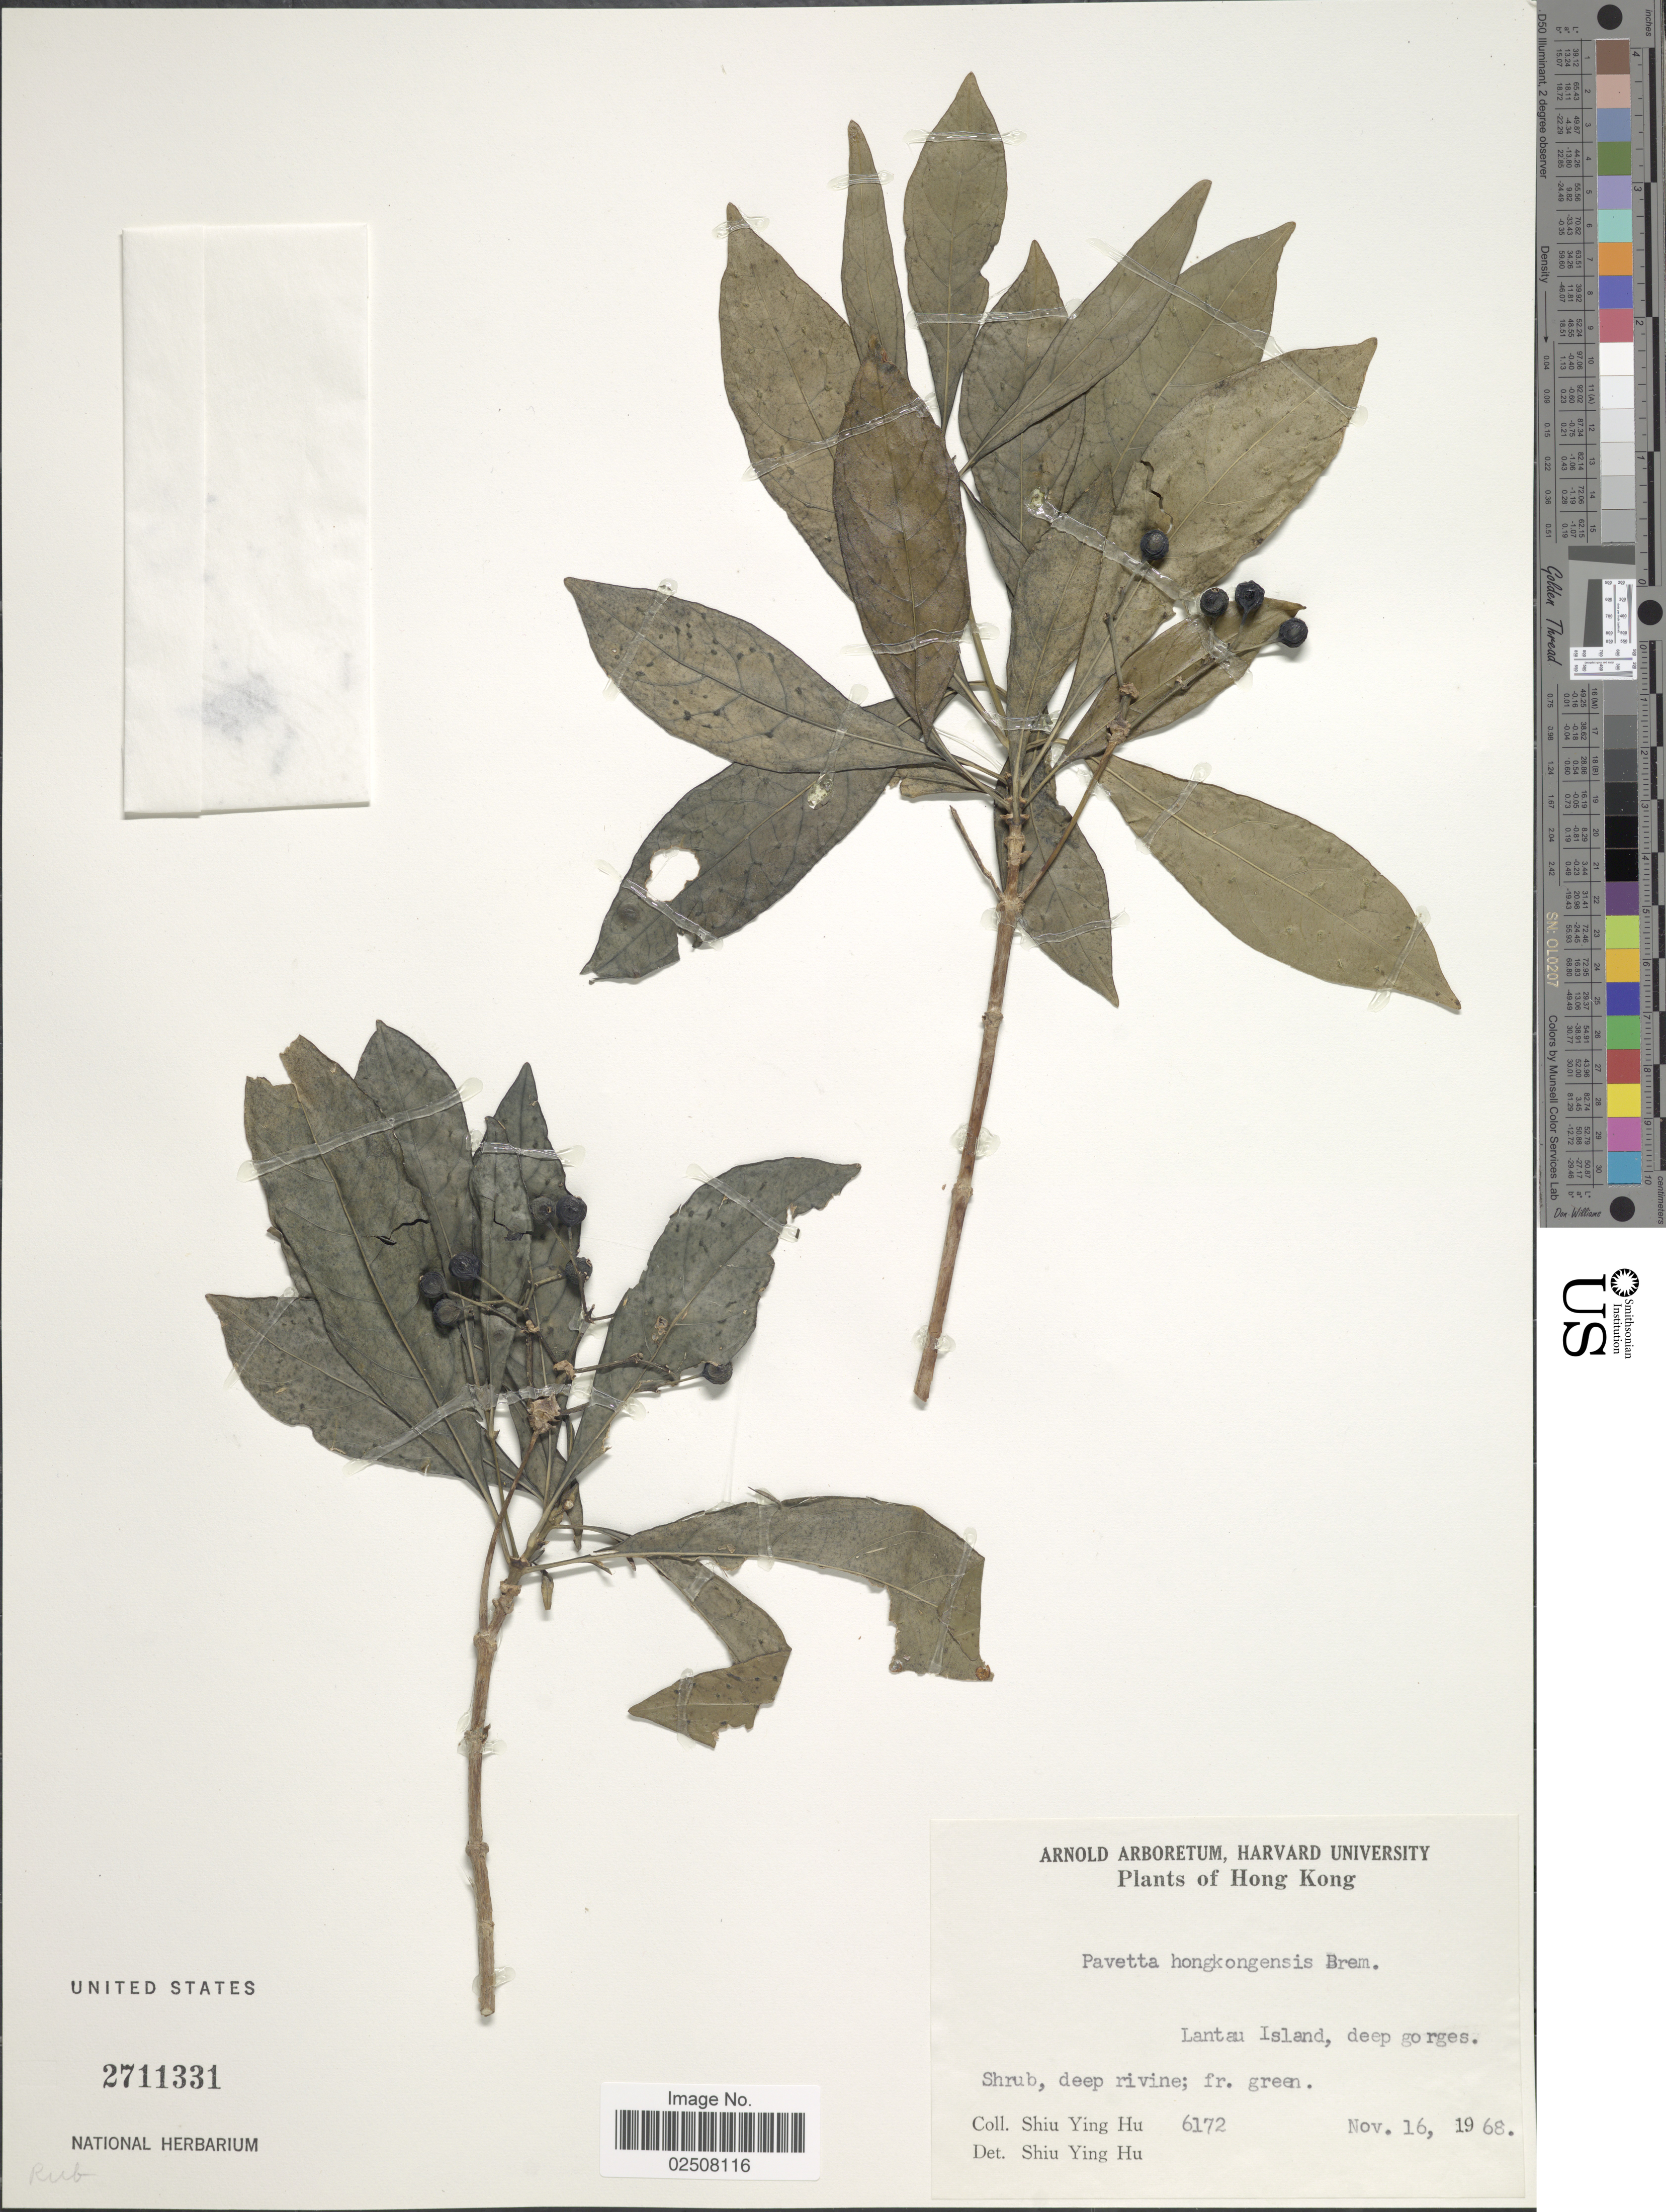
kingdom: Plantae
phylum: Tracheophyta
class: Magnoliopsida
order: Gentianales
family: Rubiaceae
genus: Pavetta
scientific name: Pavetta hongkongensis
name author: Bremek.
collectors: S. Y. Hu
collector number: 6172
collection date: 1968-11-16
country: China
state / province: Hong Kong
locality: Lantau Island, deep gorges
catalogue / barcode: US 2711331